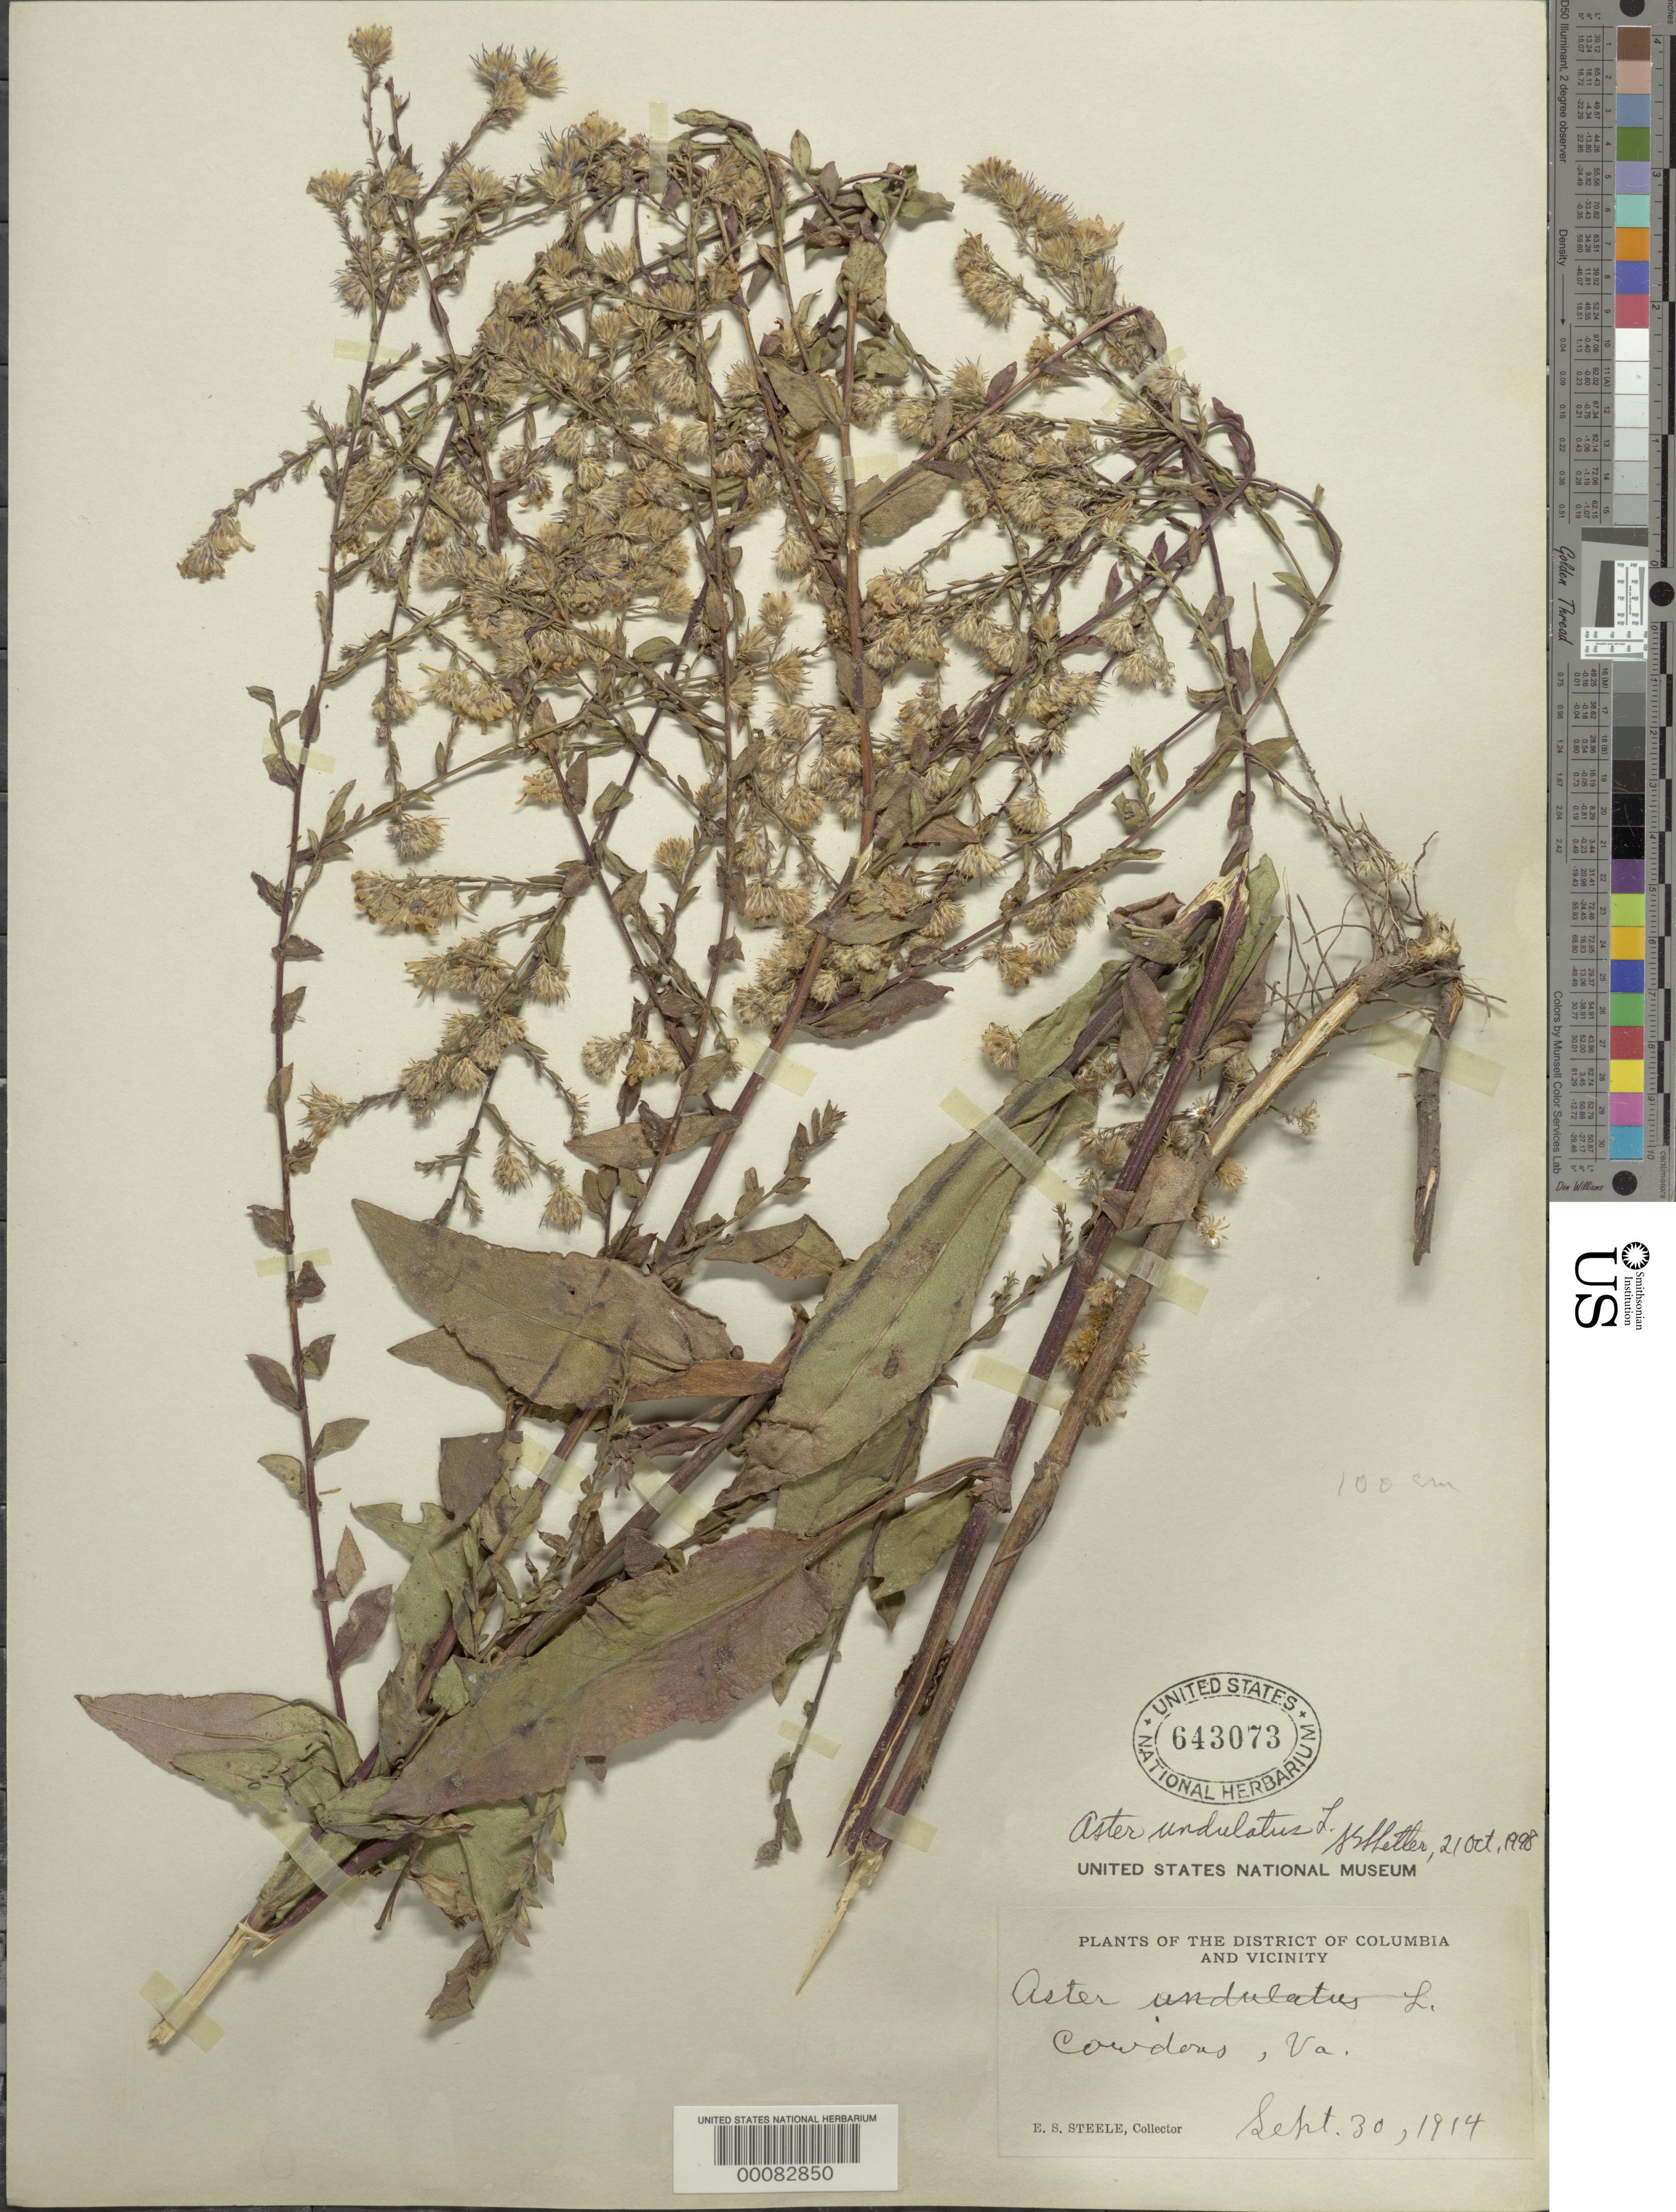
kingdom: Plantae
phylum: Tracheophyta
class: Magnoliopsida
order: Asterales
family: Asteraceae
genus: Symphyotrichum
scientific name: Symphyotrichum undulatum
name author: (L.) G.L. Nesom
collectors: E. Steele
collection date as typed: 30 Sep 1914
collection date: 1914-09-30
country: United States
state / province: Virginia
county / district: Arlington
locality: Cowdons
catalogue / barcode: US 643073